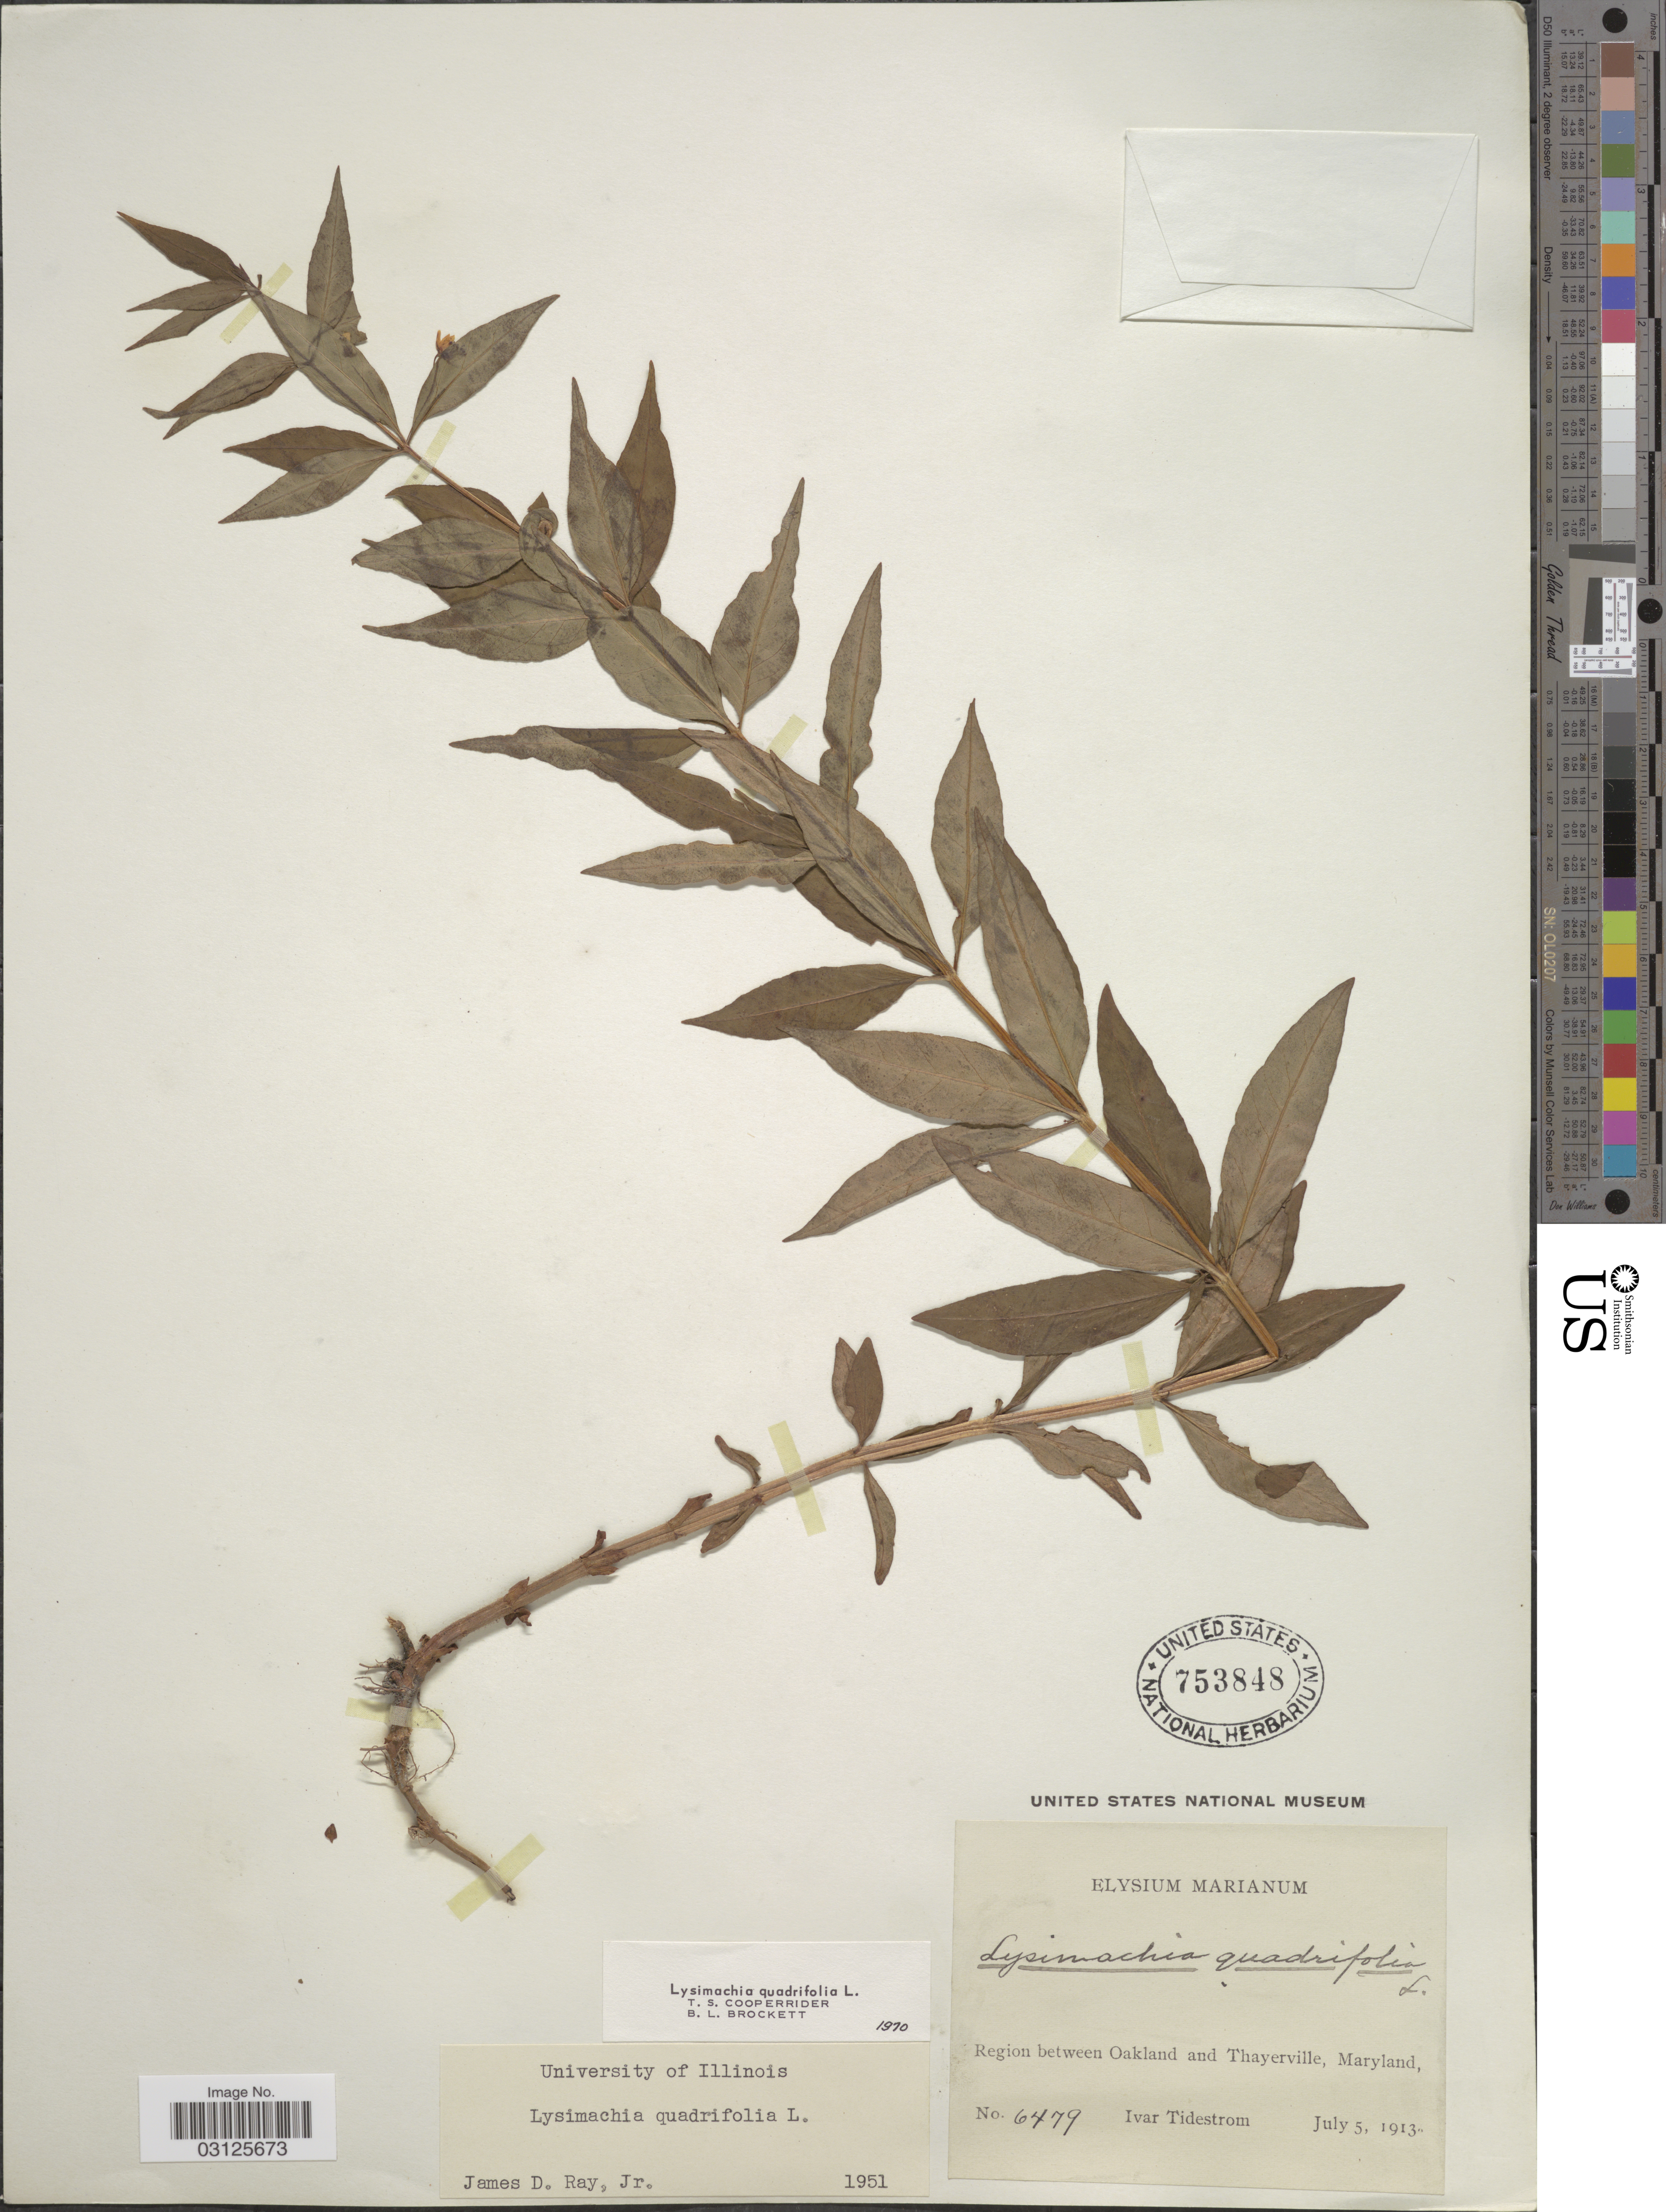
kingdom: Plantae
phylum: Tracheophyta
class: Magnoliopsida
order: Ericales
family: Primulaceae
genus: Lysimachia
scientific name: Lysimachia quadrifolia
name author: L.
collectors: I. F. Tidestrom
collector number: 6479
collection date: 1913-07-05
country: United States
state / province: Maryland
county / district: Garrett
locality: Region between Oakland and Thayerville.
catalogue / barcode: US 753848